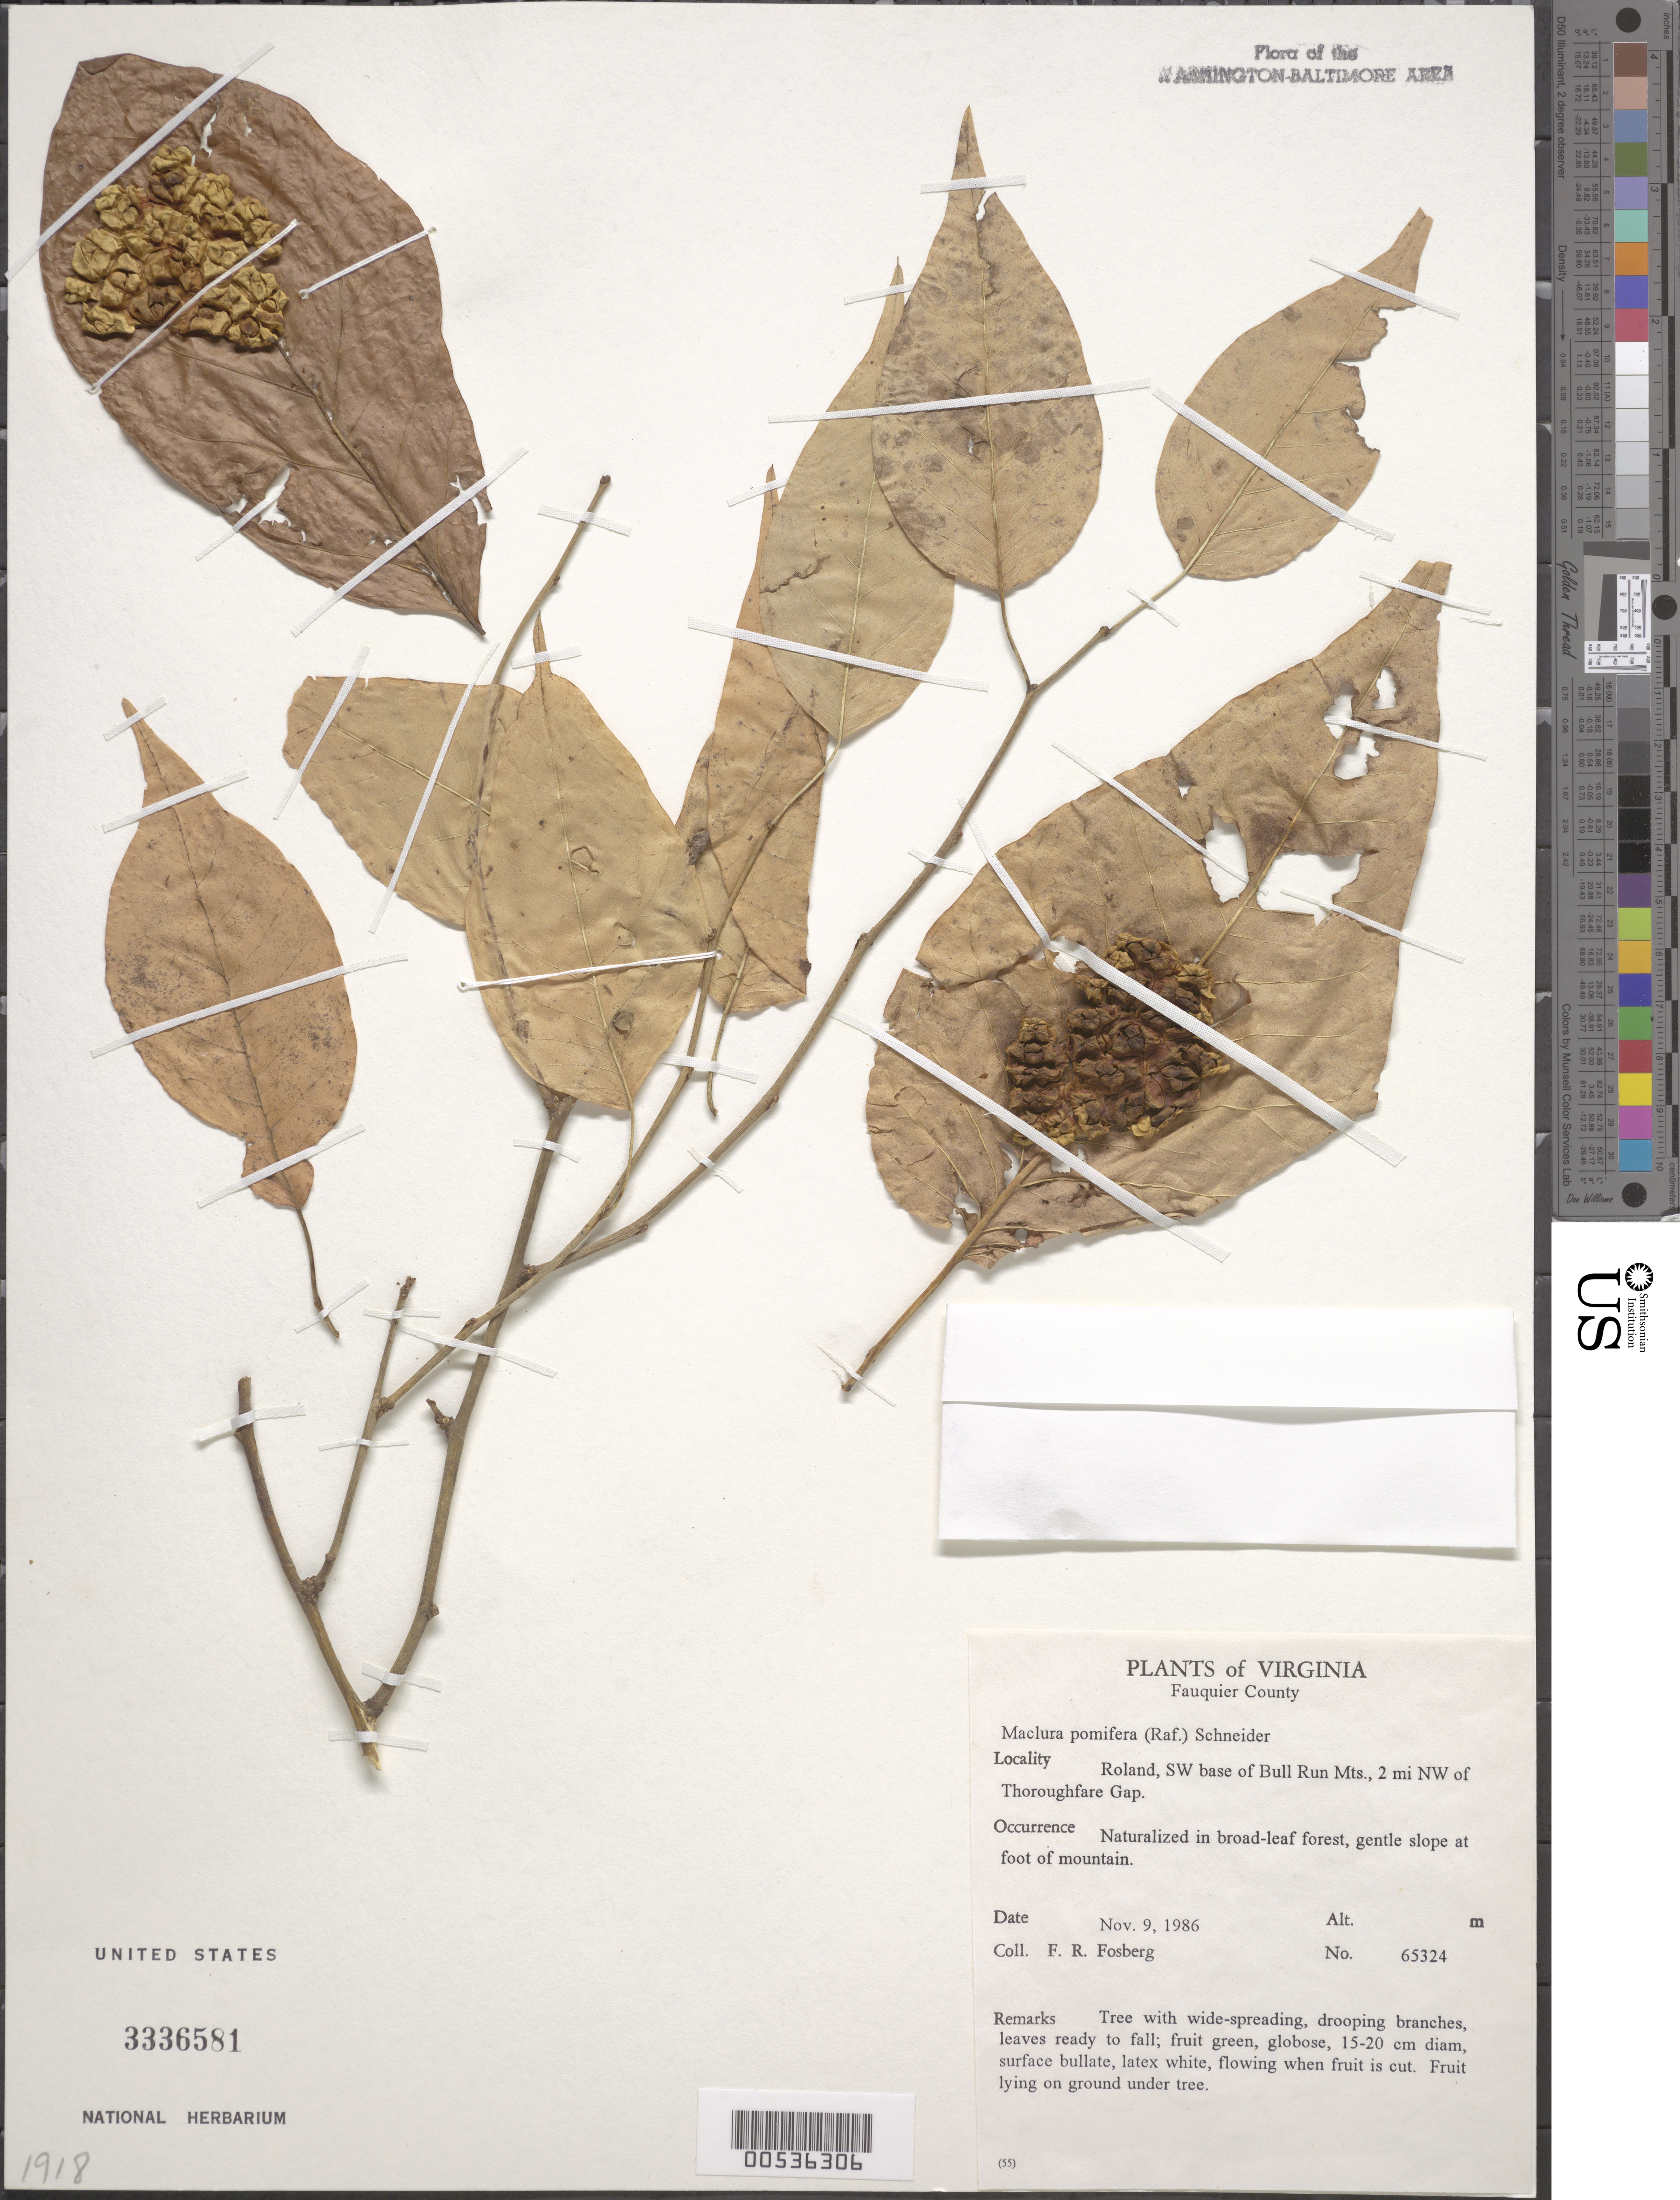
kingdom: Plantae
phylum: Tracheophyta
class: Magnoliopsida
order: Rosales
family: Moraceae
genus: Maclura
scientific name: Maclura pomifera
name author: (Raf.) C.K. Schneid.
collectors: F. R. Fosberg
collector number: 65324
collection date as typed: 09 Nov 1986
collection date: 1986-11-09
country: United States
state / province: Virginia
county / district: Fauquier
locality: Roland, SW base of Bull Run Mts., NW of Thorofare Gap Bull Run Mts.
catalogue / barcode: US 3336581